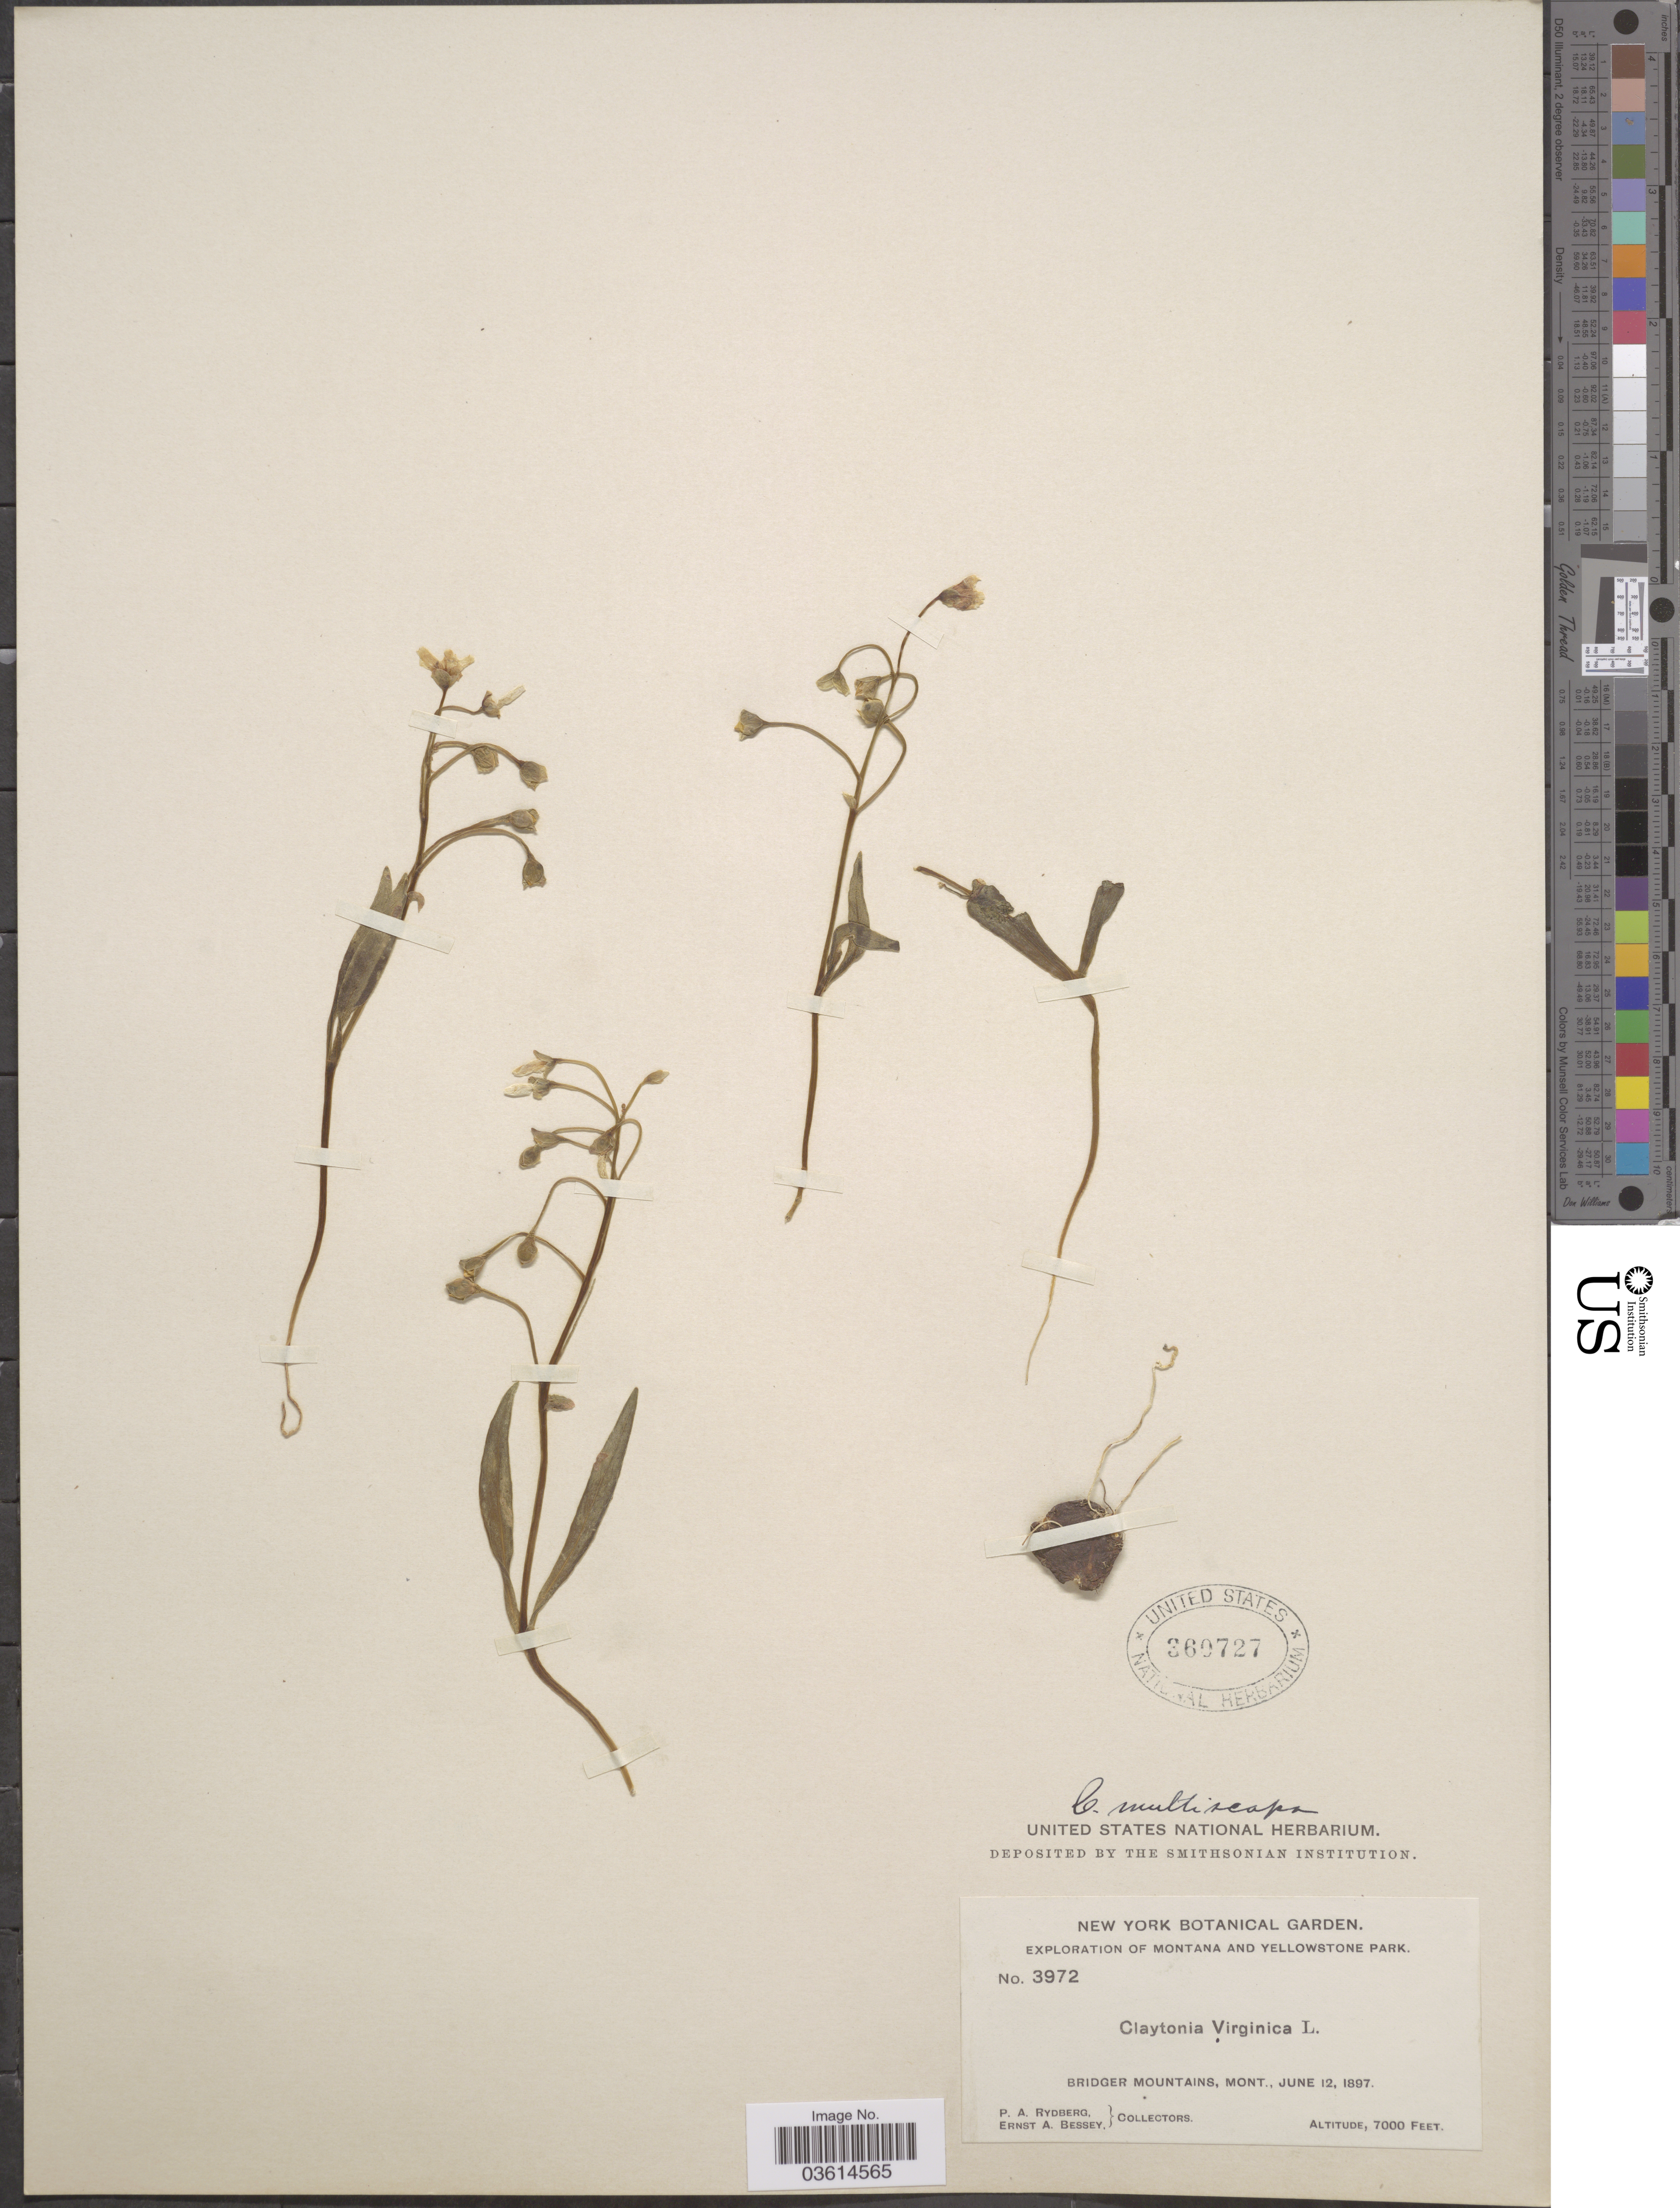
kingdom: Plantae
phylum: Tracheophyta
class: Magnoliopsida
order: Caryophyllales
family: Montiaceae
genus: Claytonia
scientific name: Claytonia multiscapa subsp. multiscapa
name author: Rydb.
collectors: P. A. Rydberg & E. A. Bessey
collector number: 3972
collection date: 1897-06-12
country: United States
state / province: Montana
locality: Yellowstone Park. Bridger Mountains.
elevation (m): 2134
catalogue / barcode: US 360727